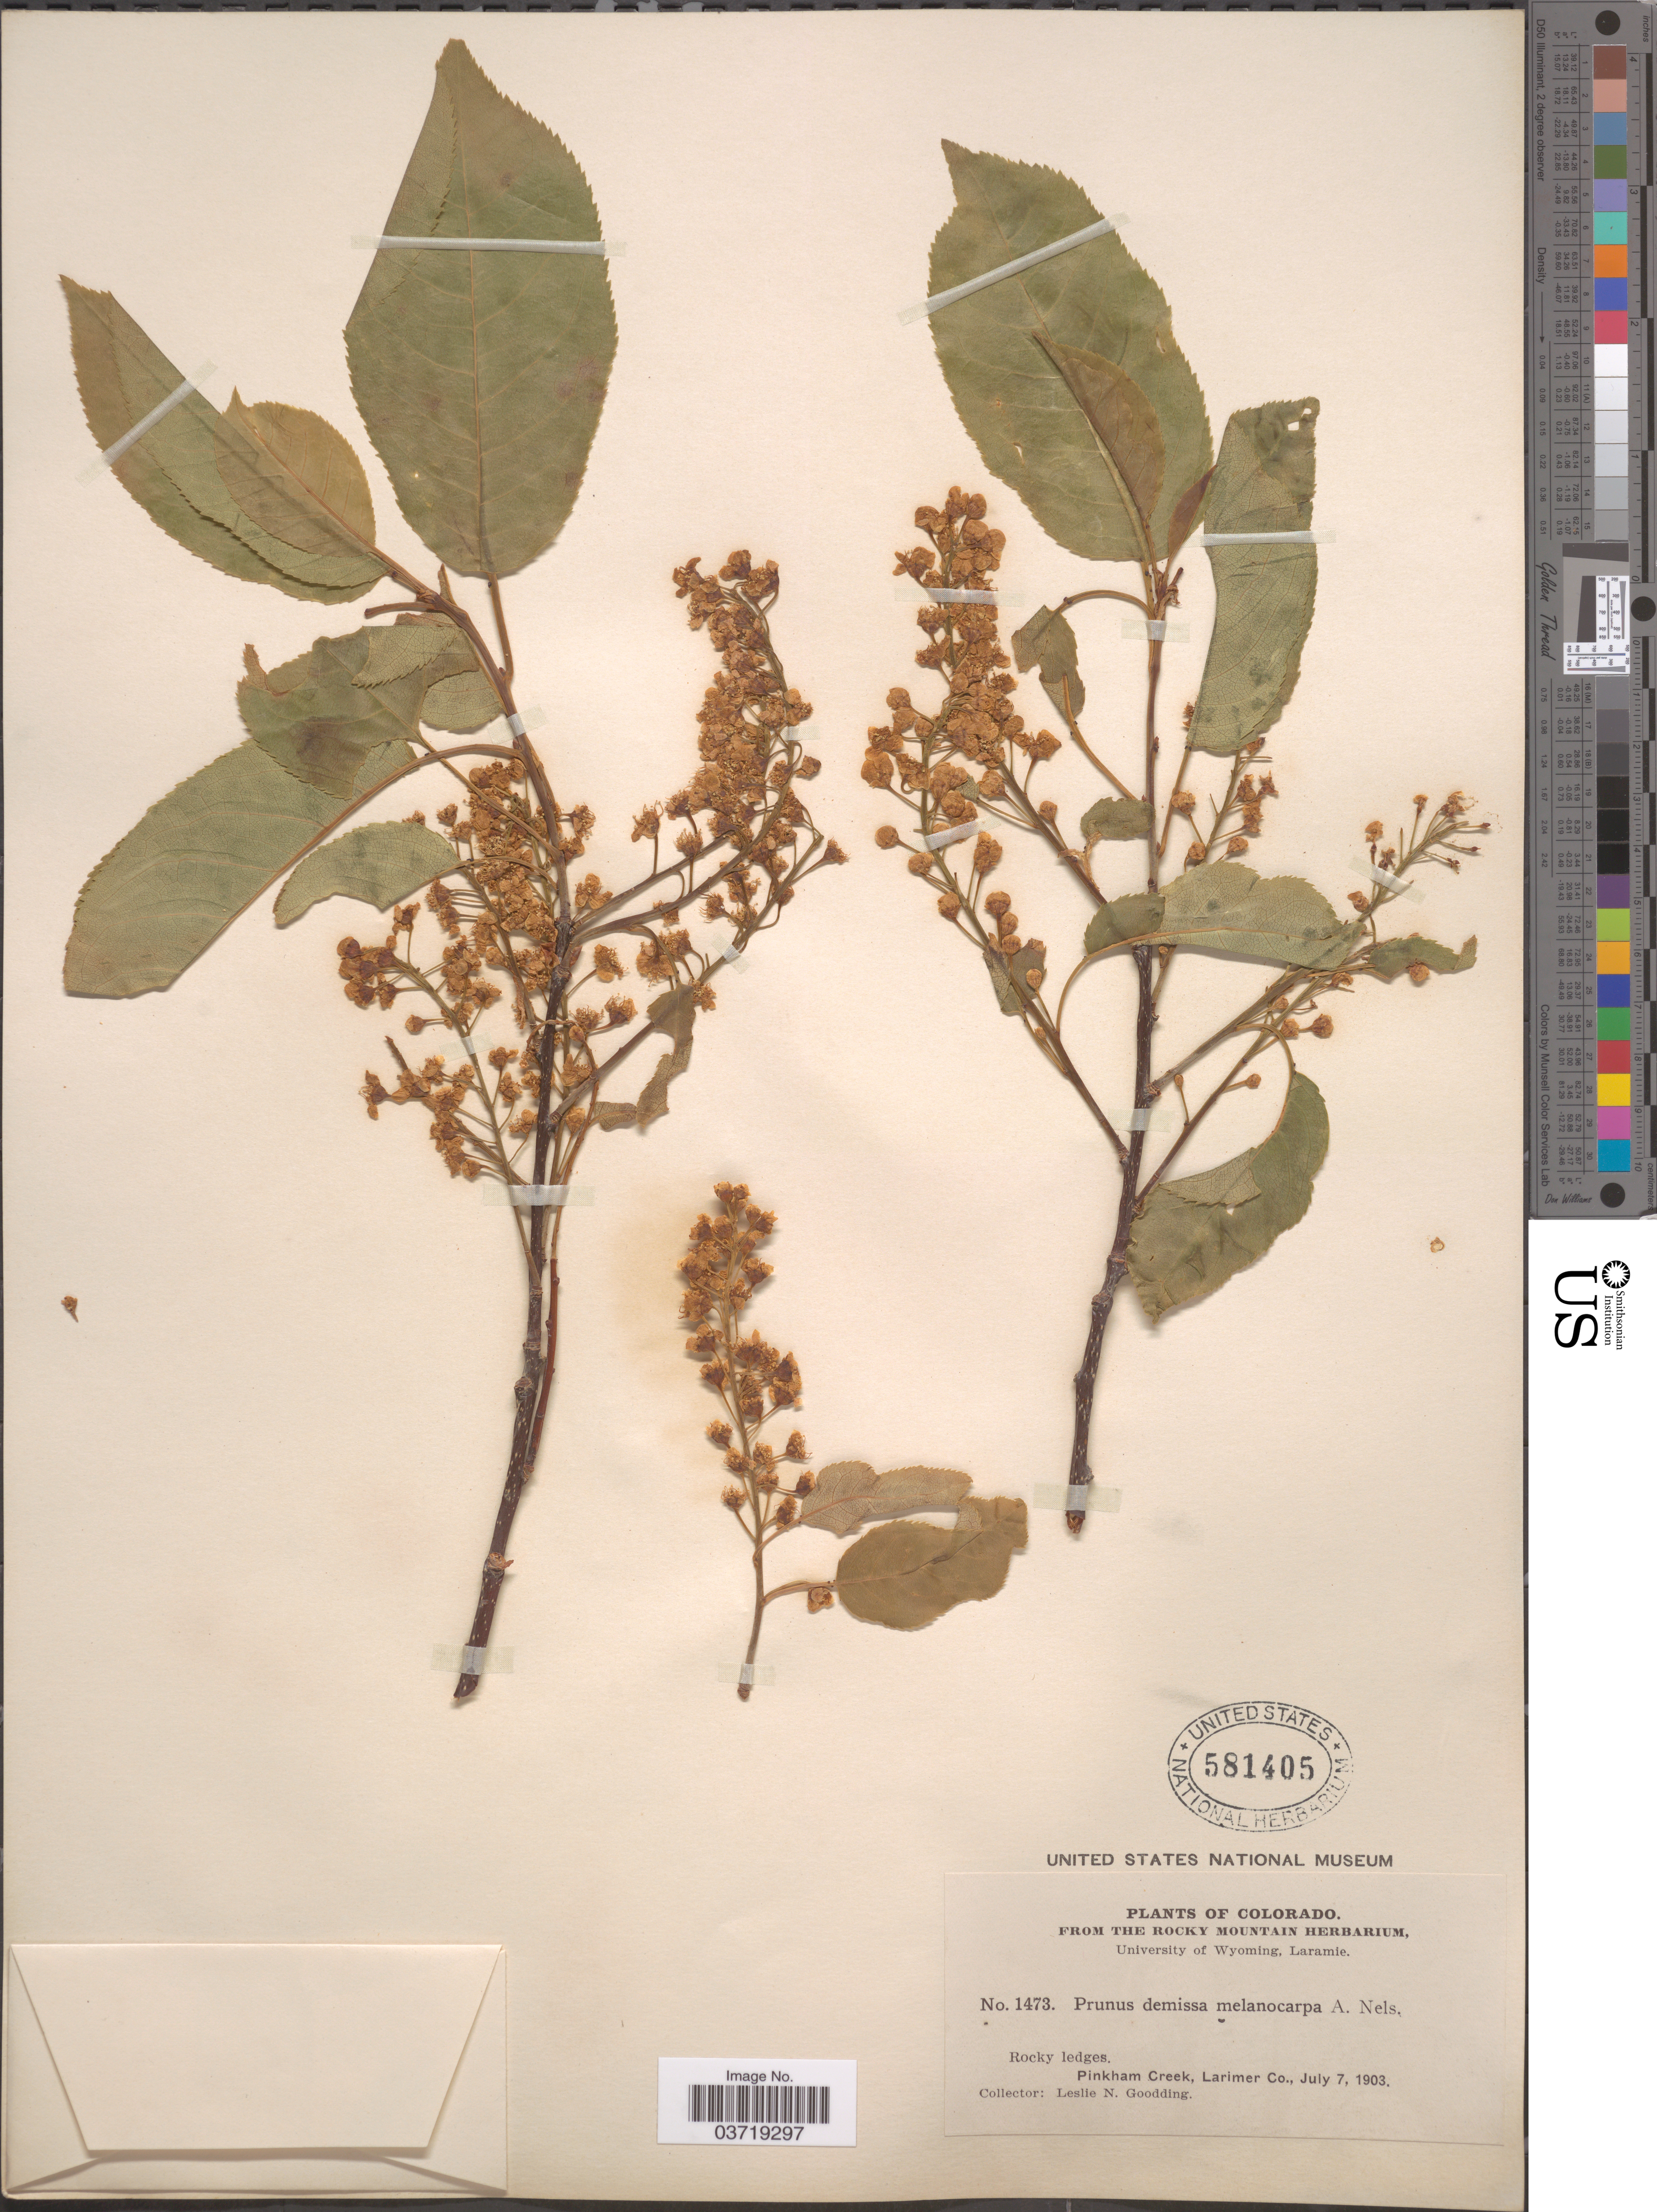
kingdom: Plantae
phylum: Tracheophyta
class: Magnoliopsida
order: Rosales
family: Rosaceae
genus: Prunus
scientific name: Prunus virginiana var. demissa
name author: (Nutt.) Torr.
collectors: L. N. Goodding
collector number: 1473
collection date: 1903-07-07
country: United States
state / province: Colorado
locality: Pinkham Creek, Larimer Co.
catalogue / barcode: US 581405